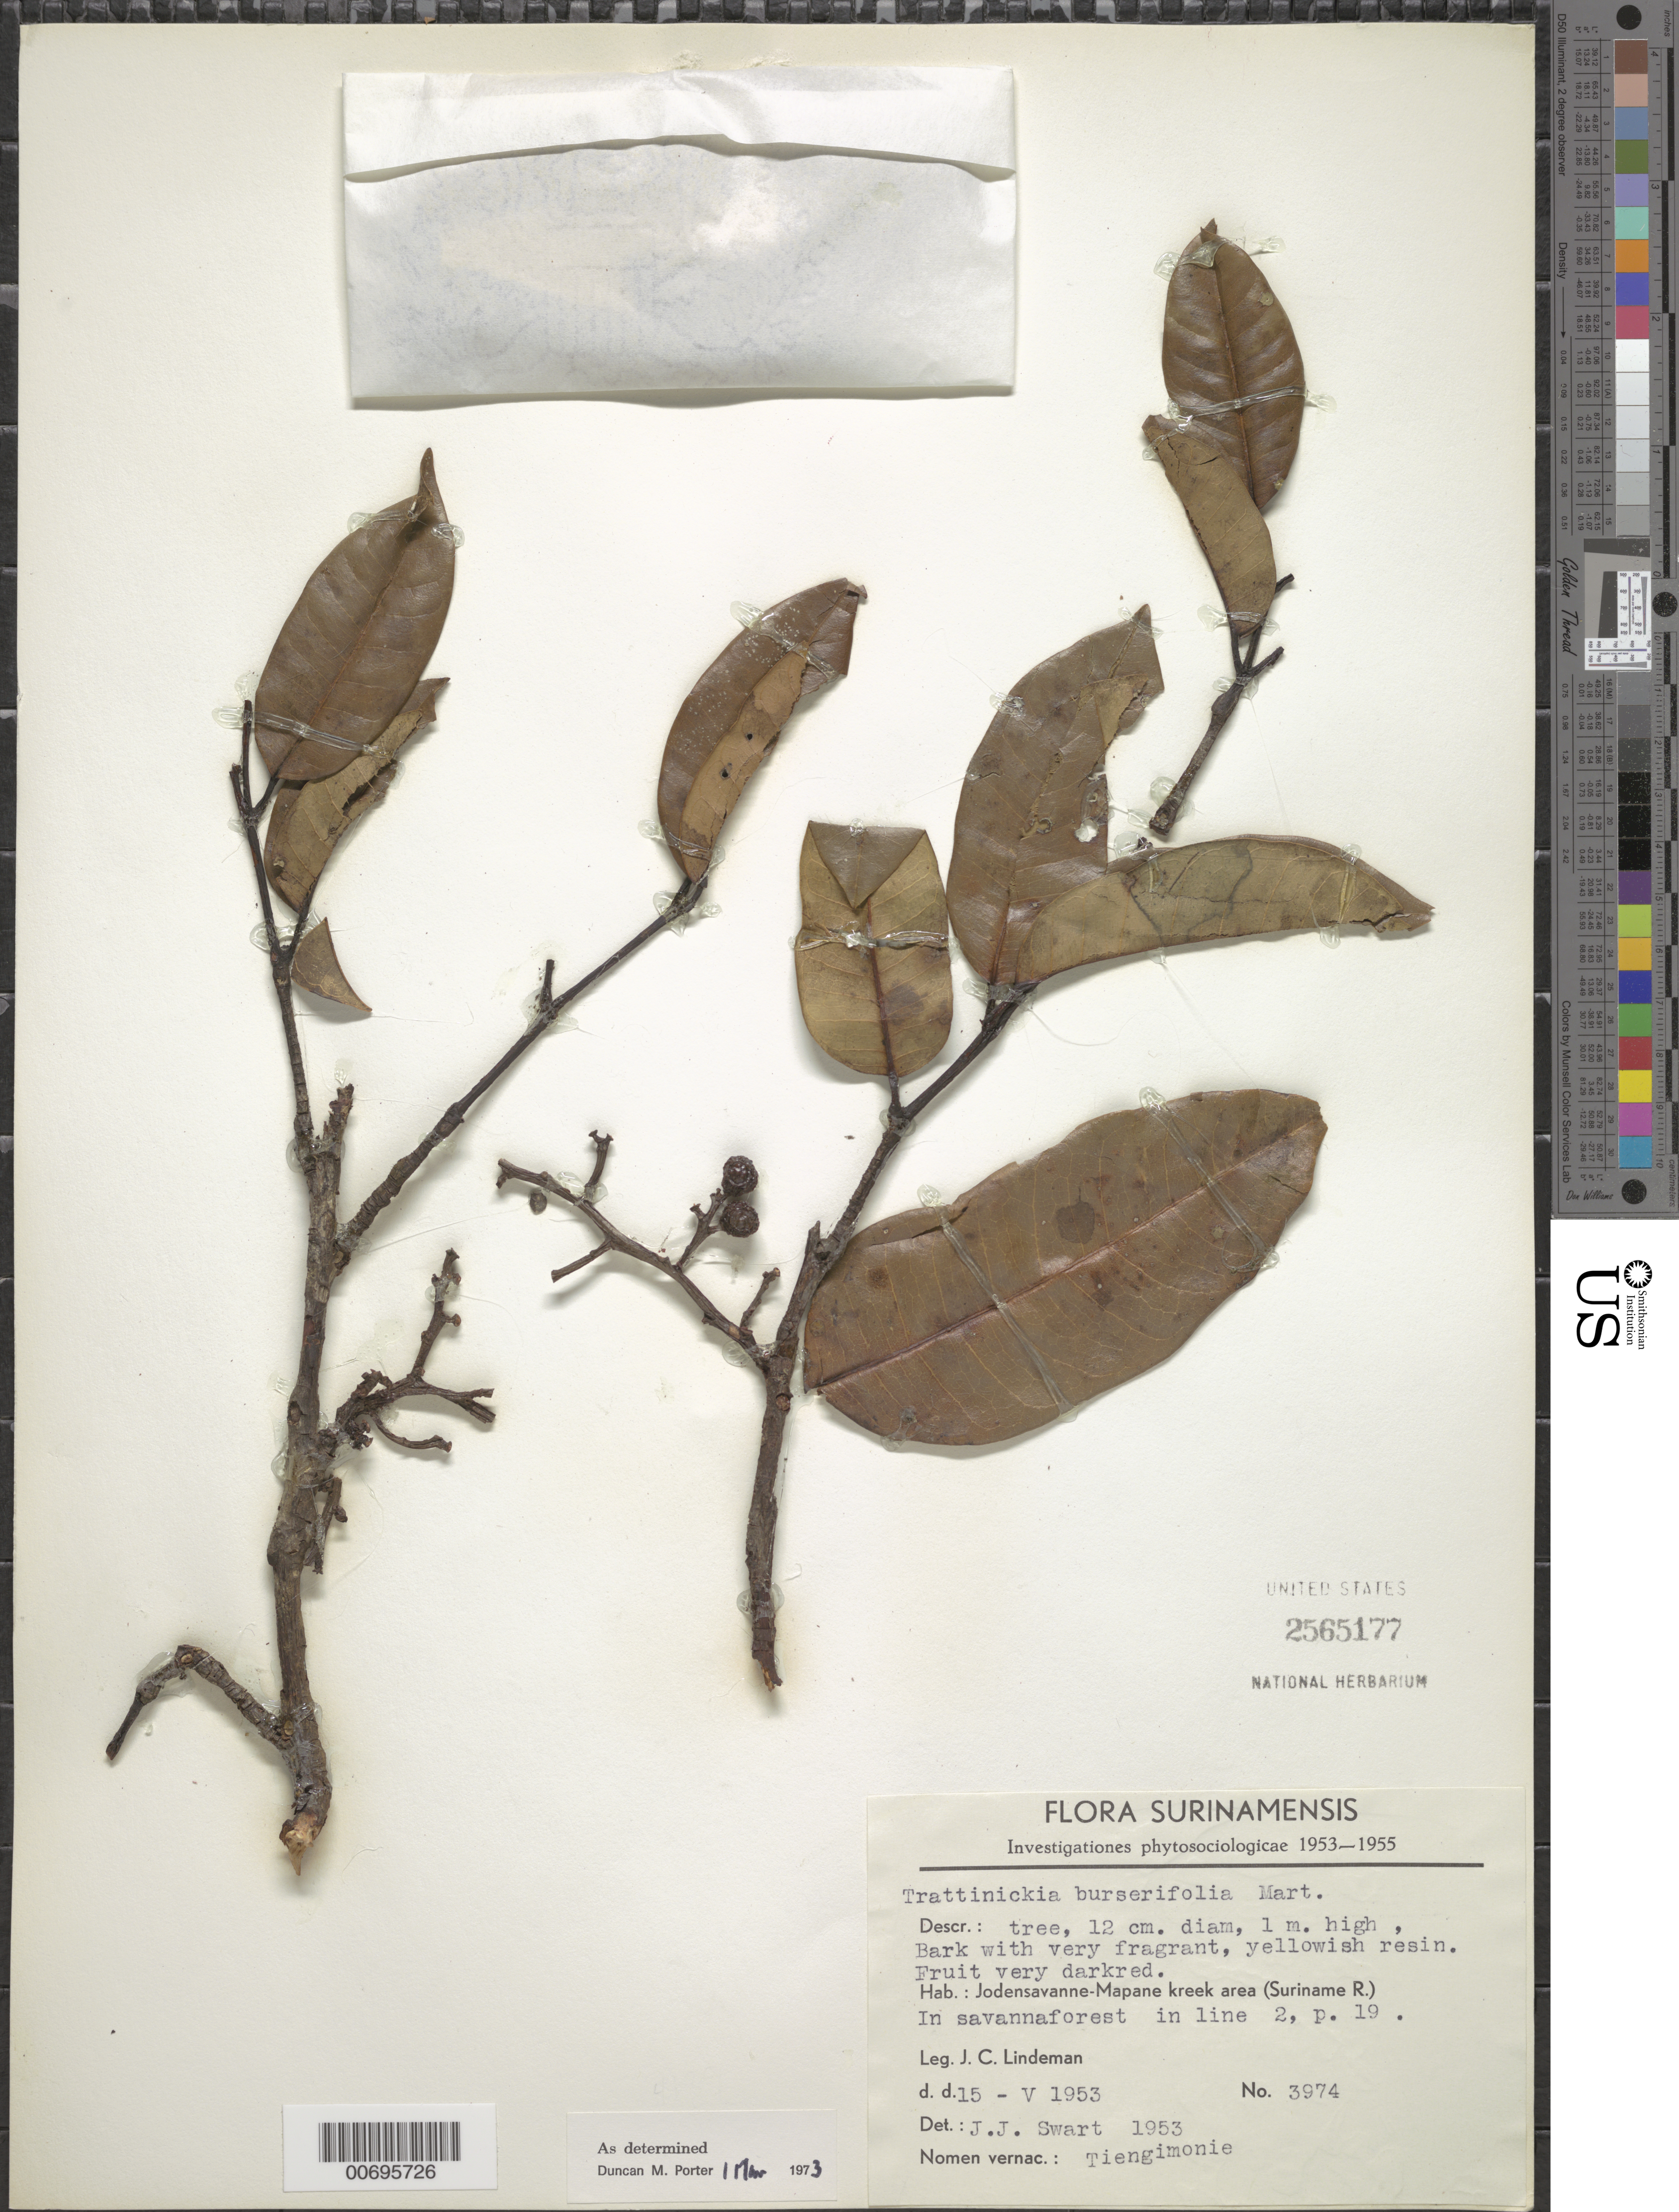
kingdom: Plantae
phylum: Tracheophyta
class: Magnoliopsida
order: Sapindales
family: Burseraceae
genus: Trattinnickia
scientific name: Trattinnickia burserifolia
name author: Mart.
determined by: Porter, D. M.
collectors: J. C. Lindeman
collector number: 3974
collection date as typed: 1953 to 1955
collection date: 1953/1955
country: Suriname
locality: Jodensavanne-Mapane kreek area (Suriname River)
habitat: Savanna forest in line 2, p. 19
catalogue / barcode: US 2565177